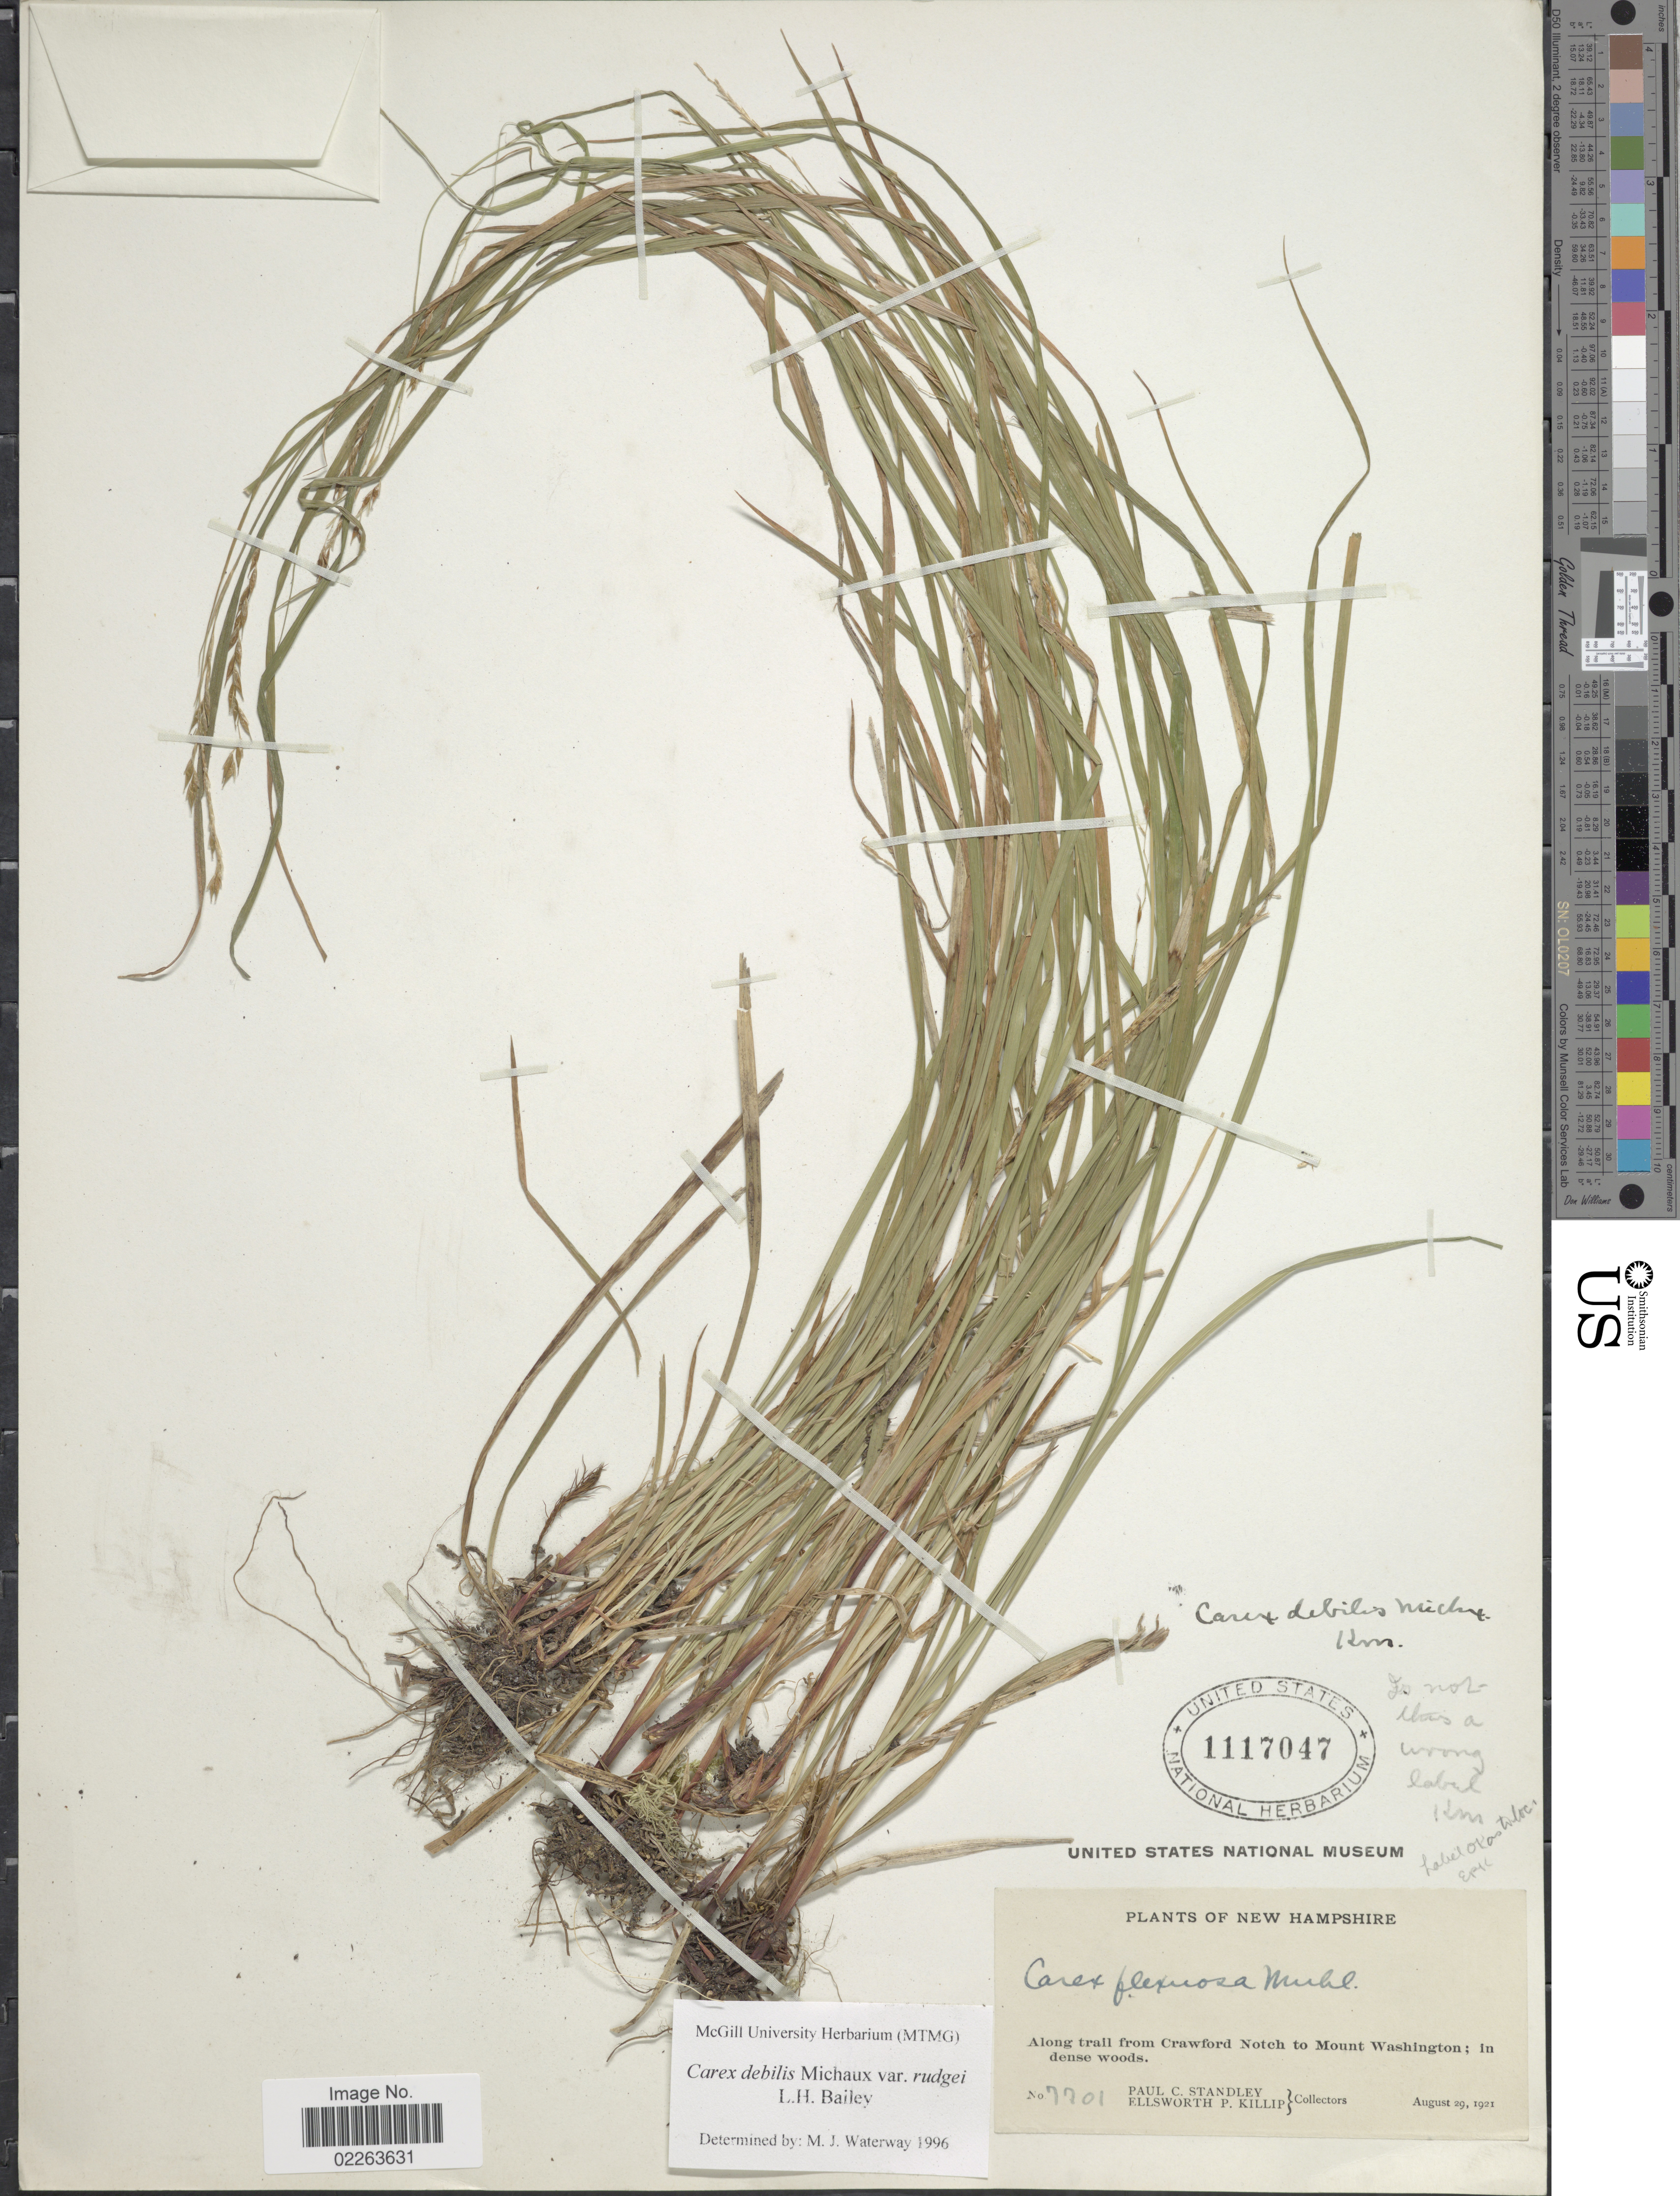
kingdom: Plantae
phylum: Tracheophyta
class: Liliopsida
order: Poales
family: Cyperaceae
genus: Carex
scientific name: Carex flexuosa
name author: Muhl. ex Willd.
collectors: P. C. Standley & E. P. Killip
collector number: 7701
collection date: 1921-08-29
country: United States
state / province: New Hampshire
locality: Along trail from Crawford Notch to Mount Washington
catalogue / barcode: US 1117047